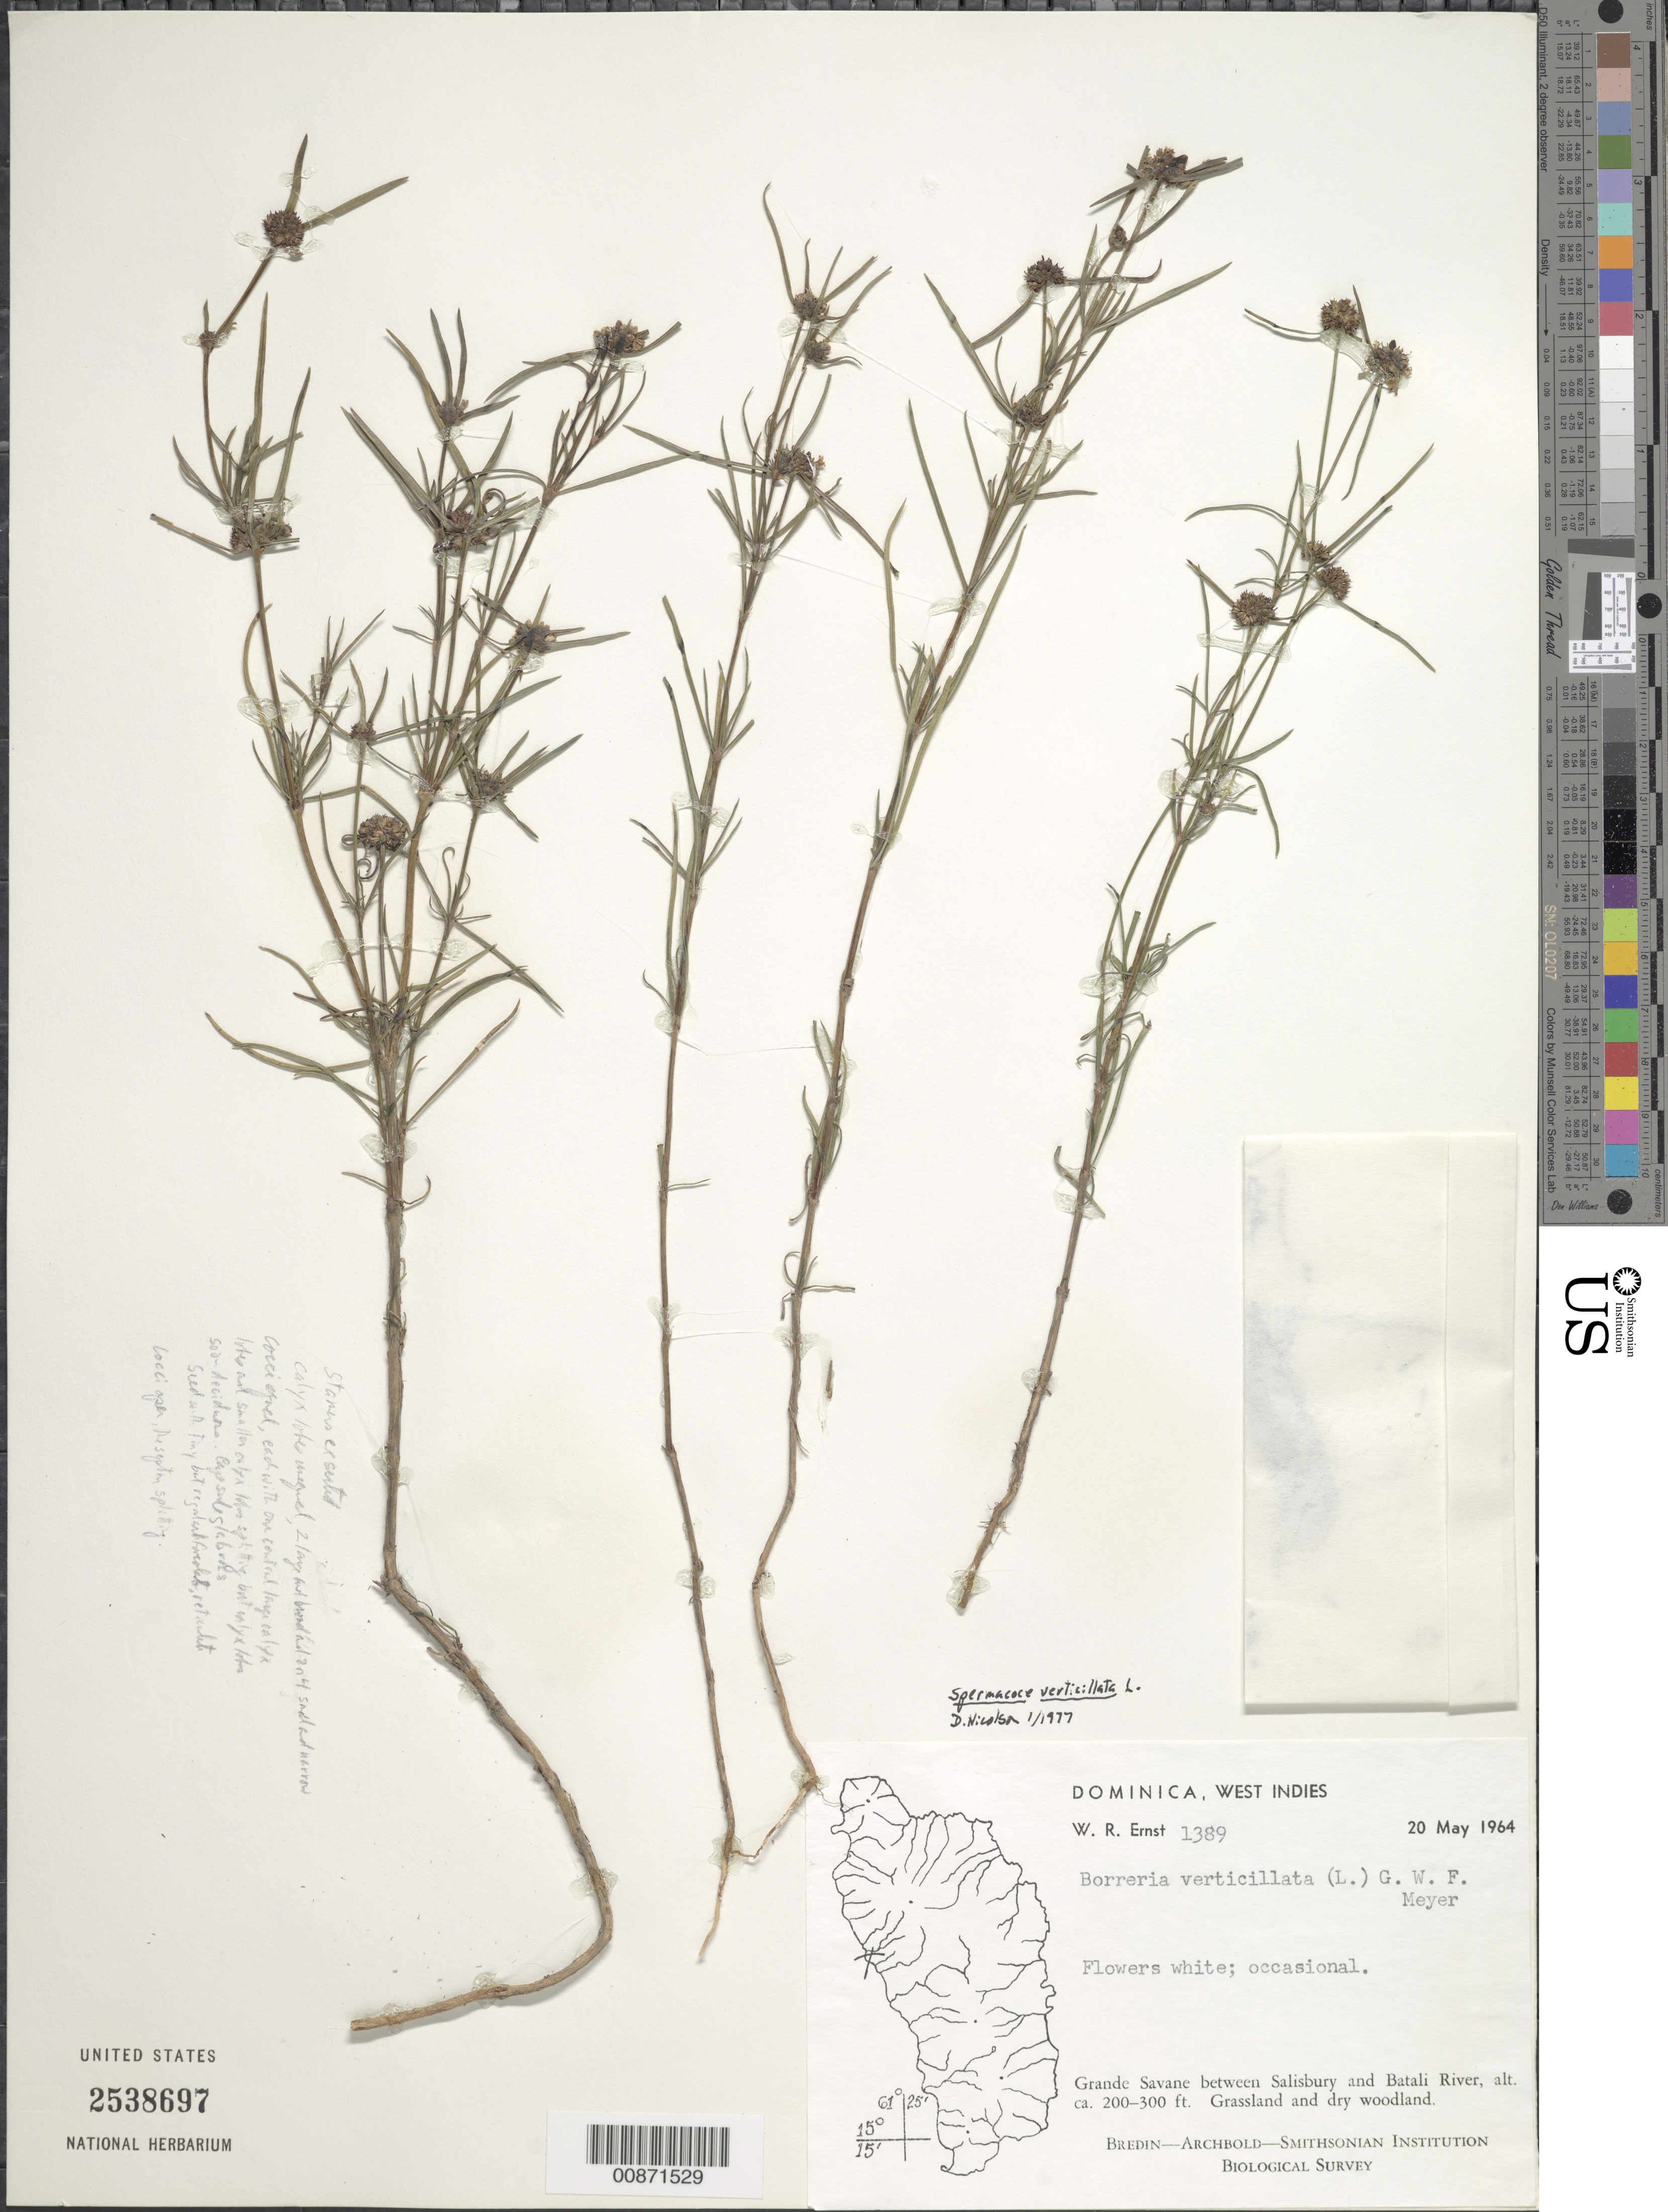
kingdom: Plantae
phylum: Tracheophyta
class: Magnoliopsida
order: Gentianales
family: Rubiaceae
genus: Spermacoce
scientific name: Spermacoce verticillata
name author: L.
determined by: Nicolson, Dan H.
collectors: W. R. Ernst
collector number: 1389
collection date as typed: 20 May 1964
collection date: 1964-05-20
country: Dominica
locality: Grande Savane, between Salisbury and Batali River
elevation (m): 61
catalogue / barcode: US 2538697